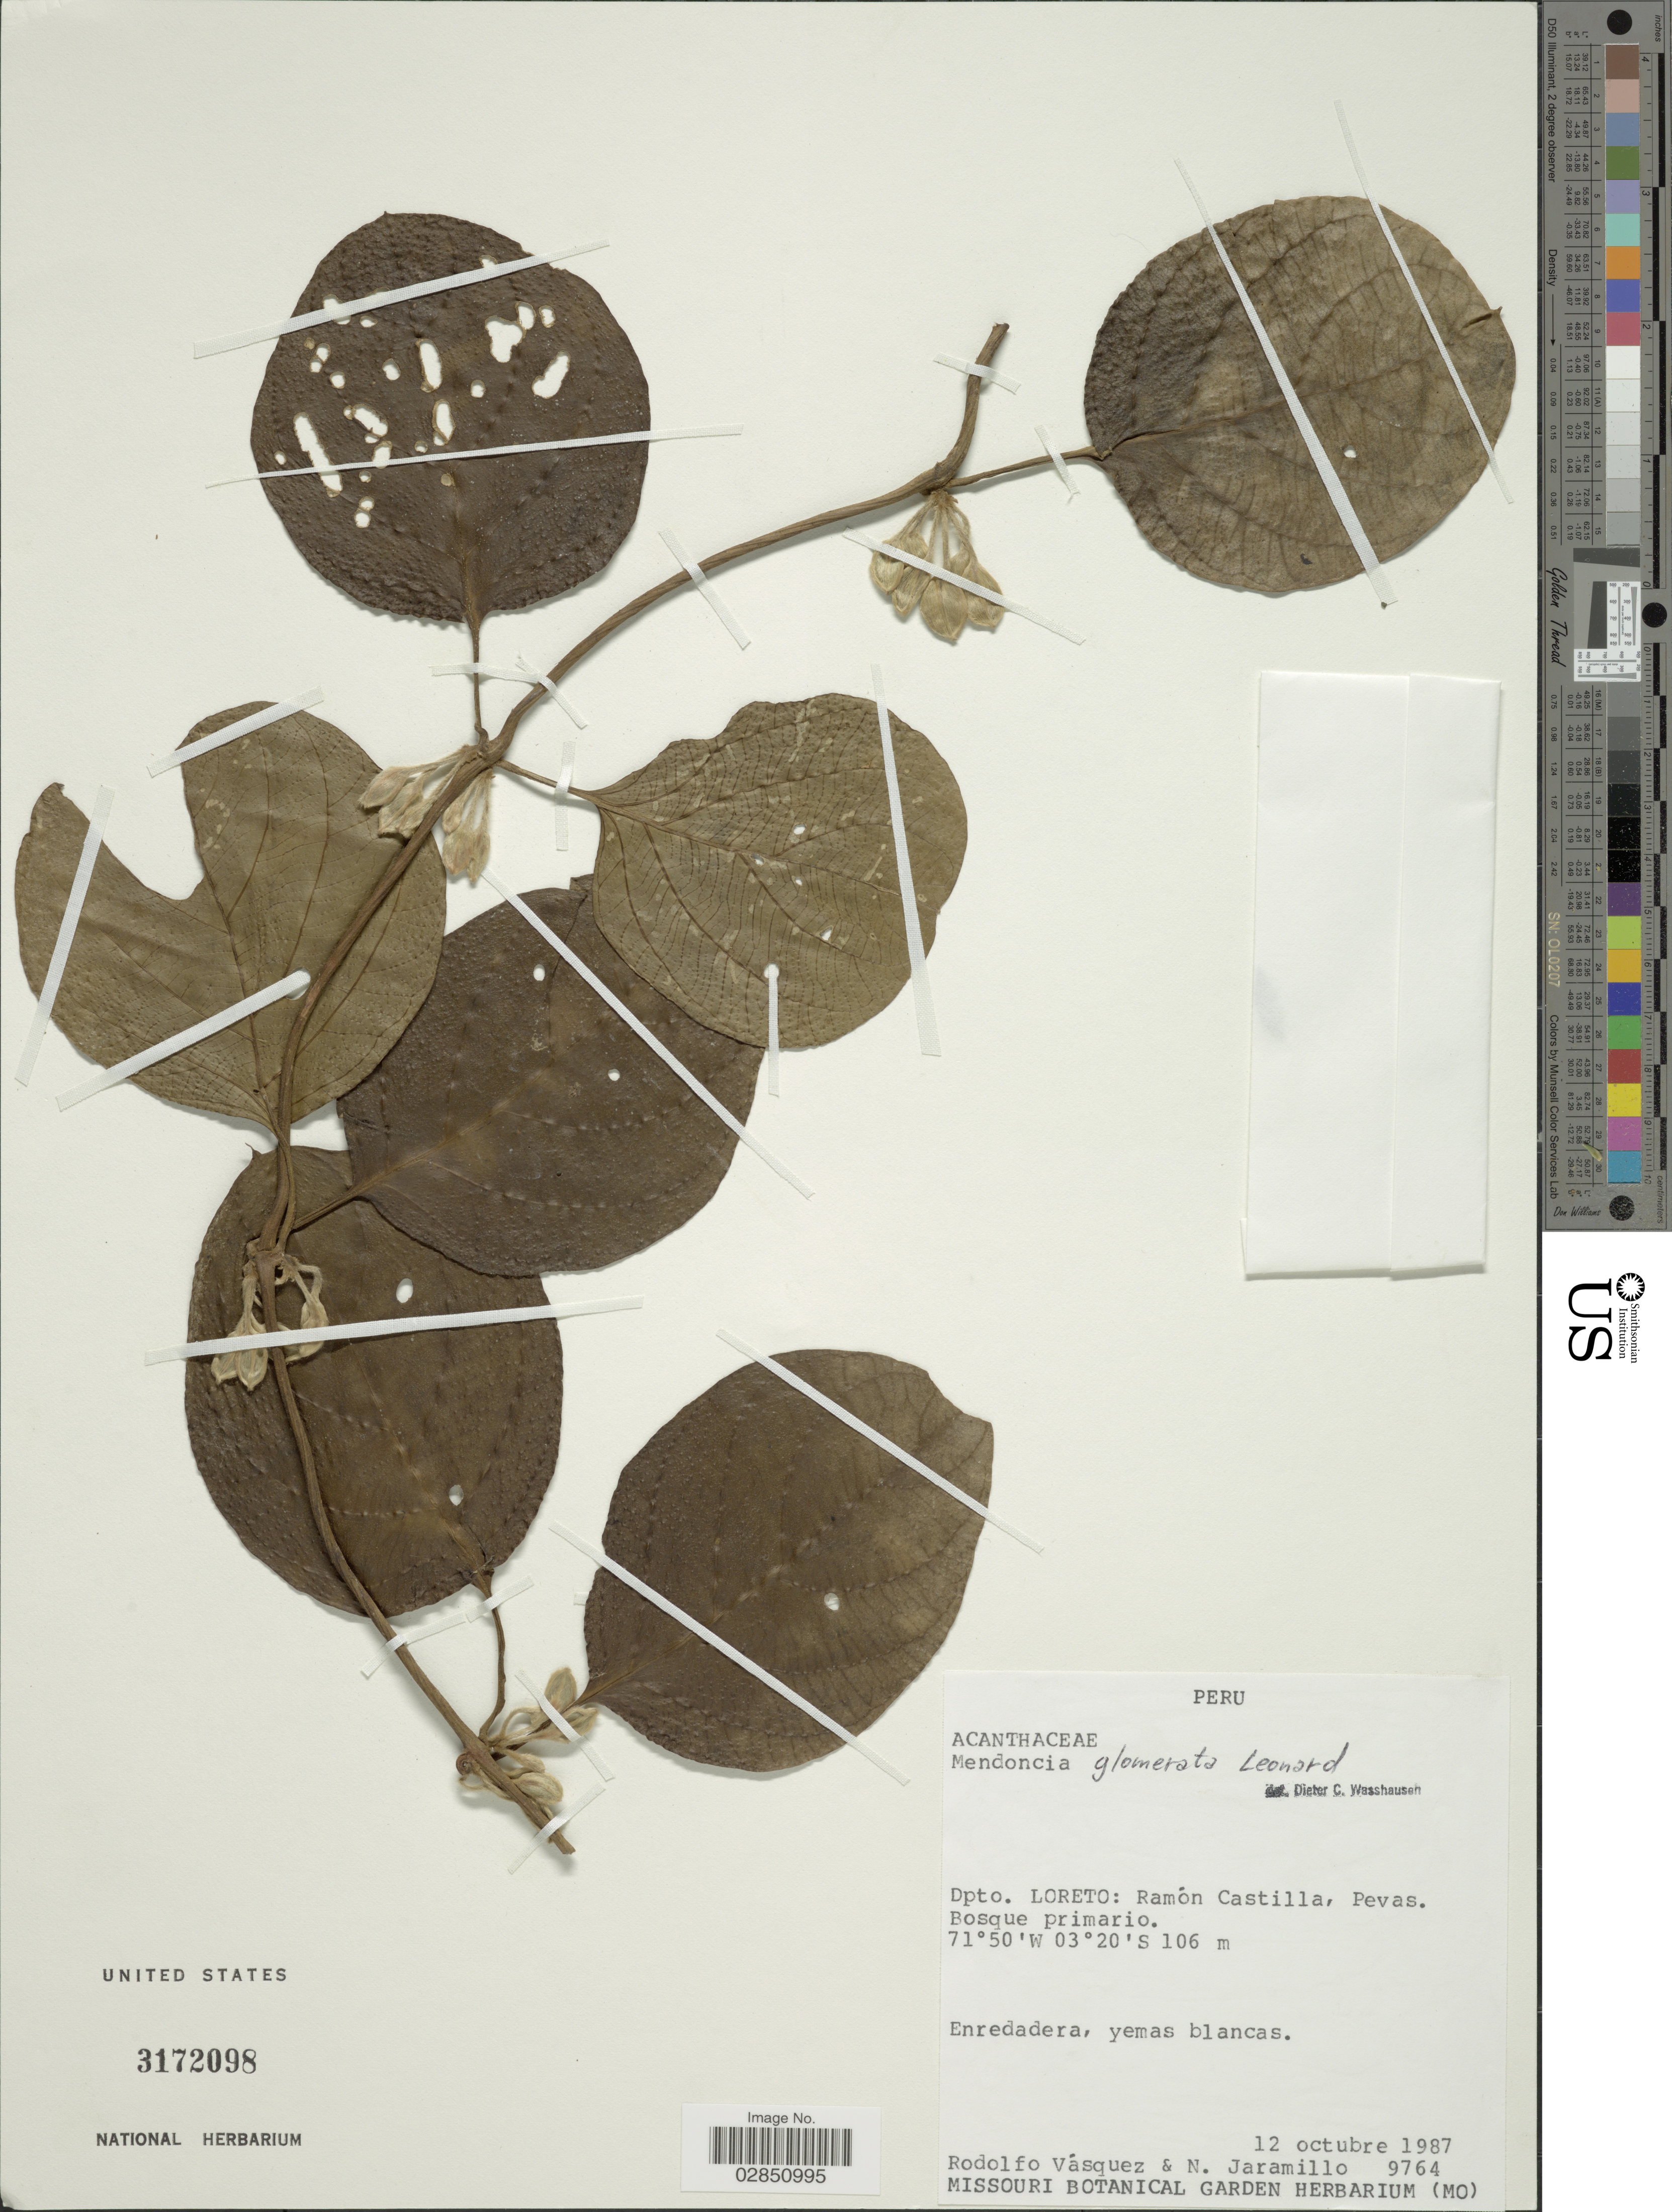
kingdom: Plantae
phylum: Tracheophyta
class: Magnoliopsida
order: Lamiales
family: Acanthaceae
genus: Mendoncia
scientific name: Mendoncia glomerata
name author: Leonard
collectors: R. Vásquez & N. Jaramillo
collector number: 9764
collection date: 1987-10-12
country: Peru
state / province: Loreto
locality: Dpto. Loreto, Ramón Castilla, Pevas.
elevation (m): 106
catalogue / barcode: US 3172098